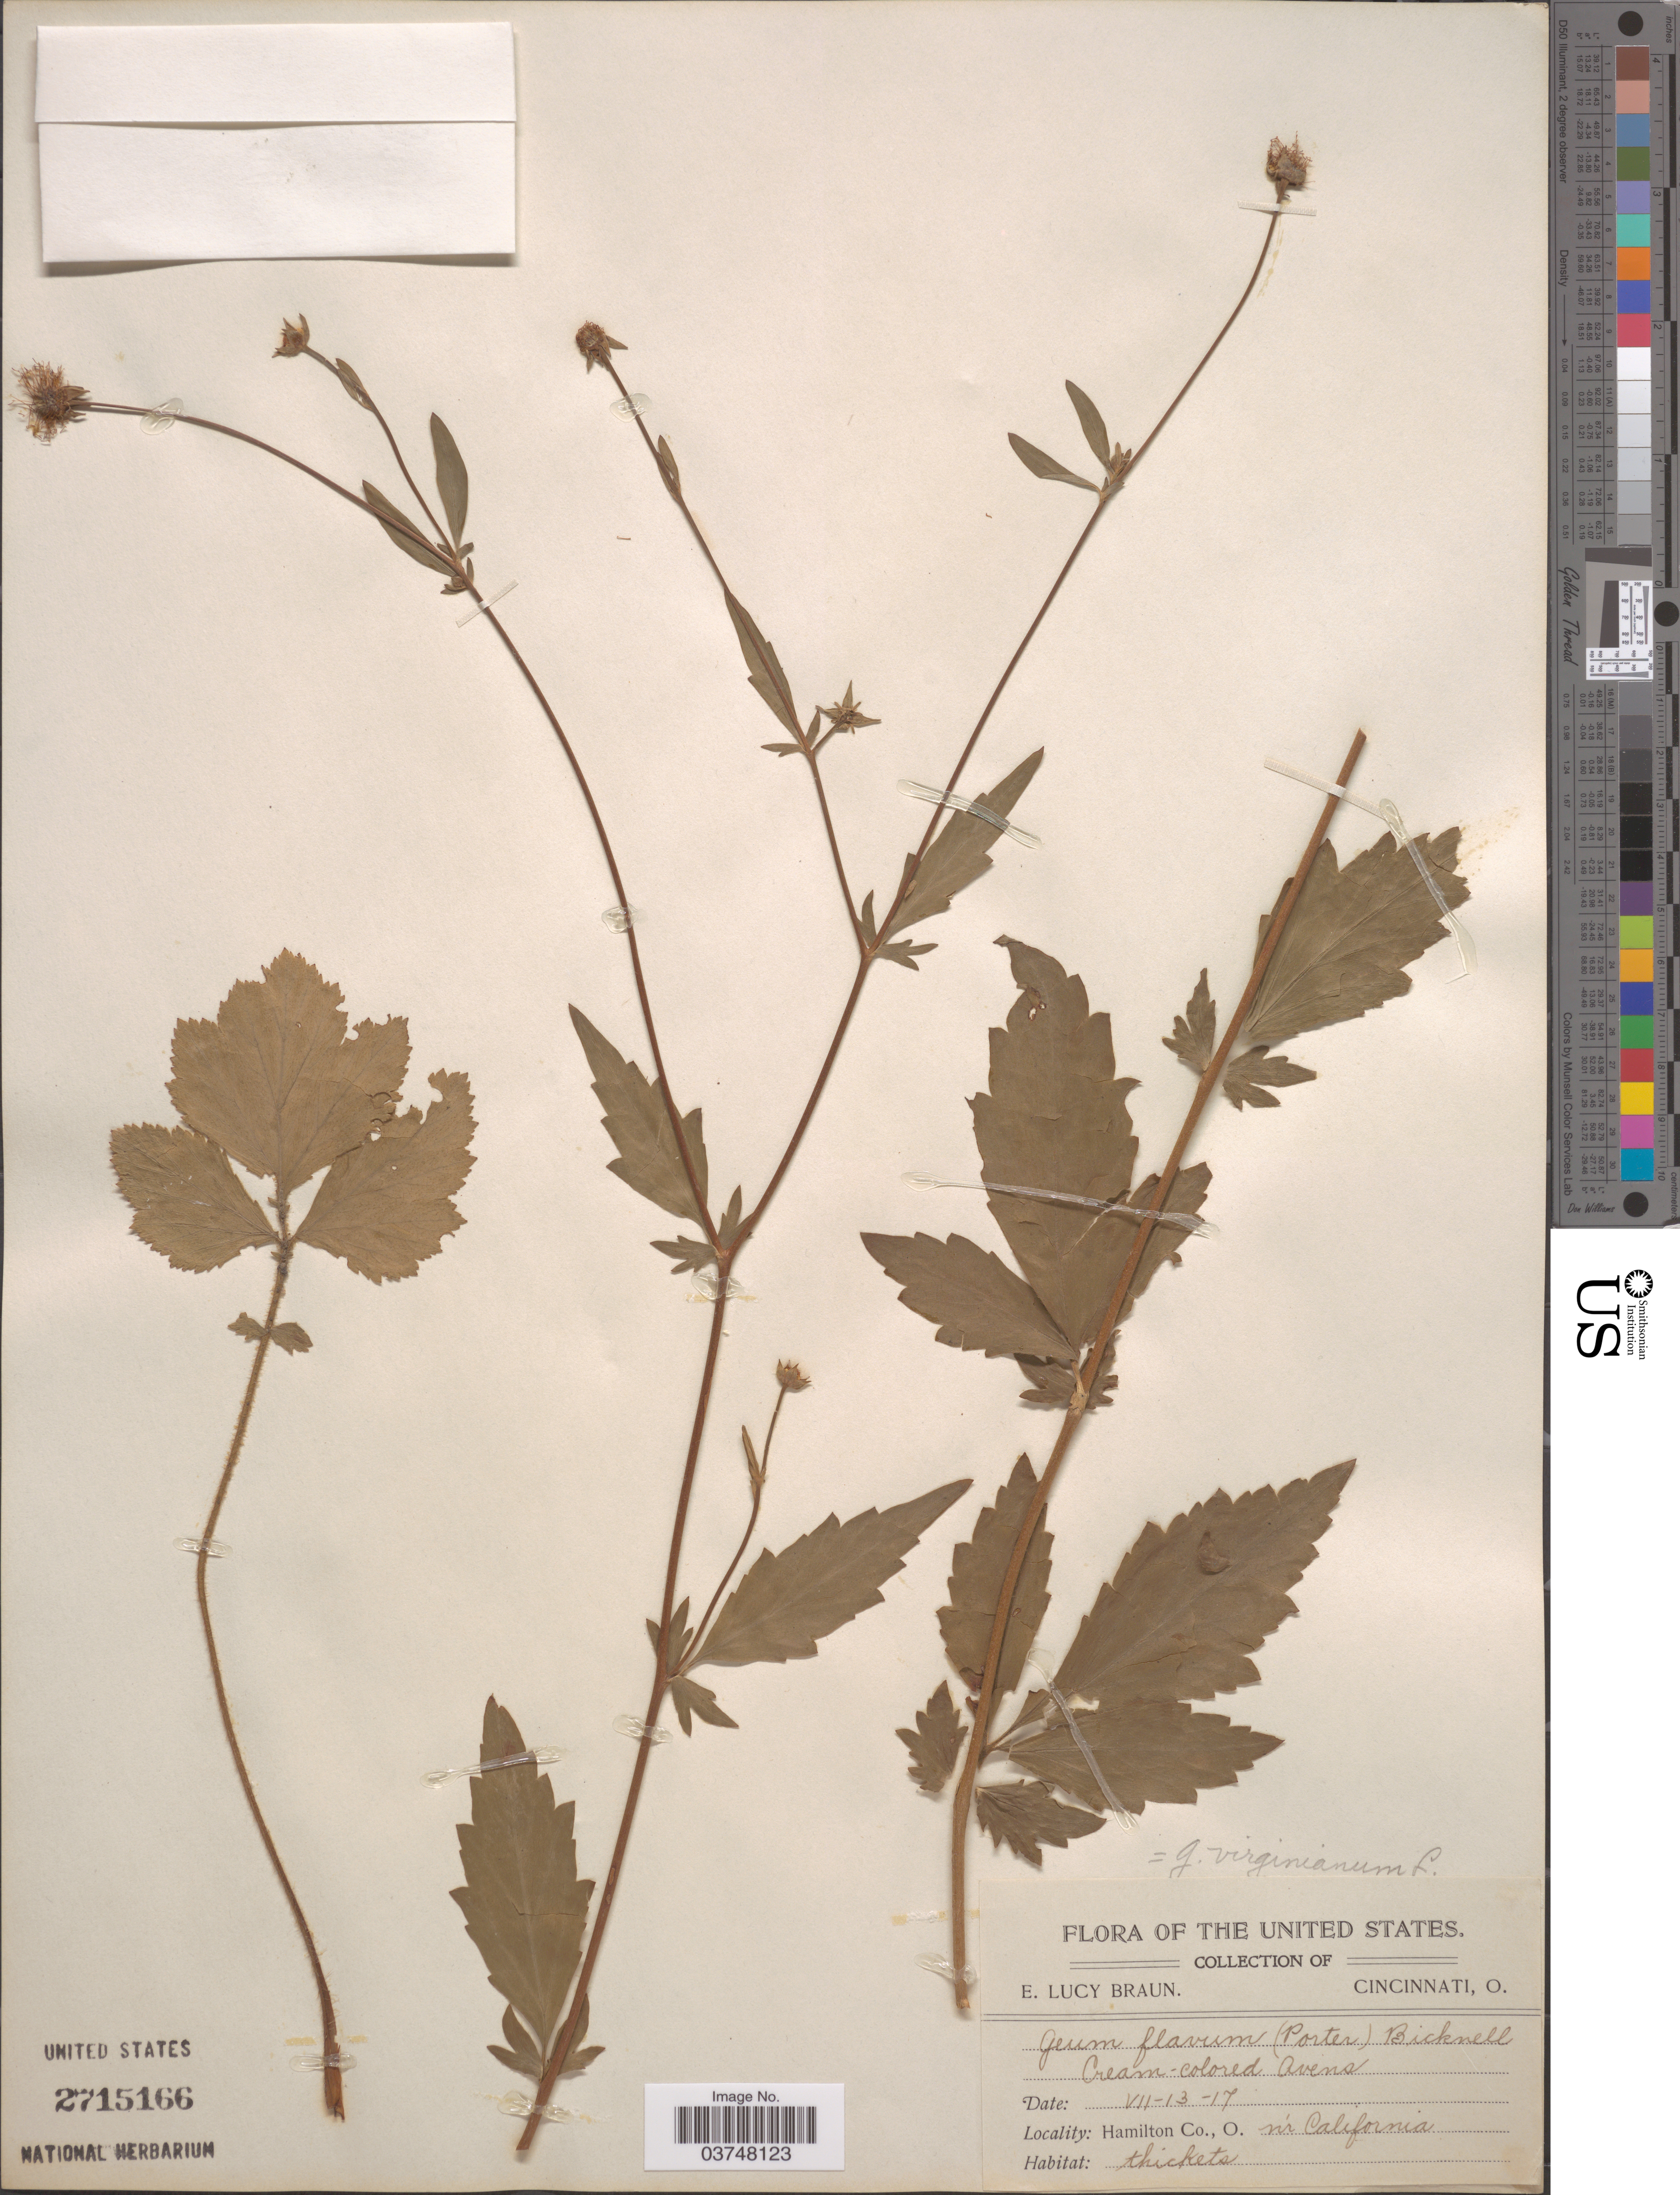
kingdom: Plantae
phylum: Tracheophyta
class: Magnoliopsida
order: Rosales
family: Rosaceae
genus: Geum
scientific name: Geum virginianum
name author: L.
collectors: E. L. Braun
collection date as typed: Transcribed d/m/y: 13/7/17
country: United States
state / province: Ohio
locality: Hamilton Co. N'r California.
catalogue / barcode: US 2715166